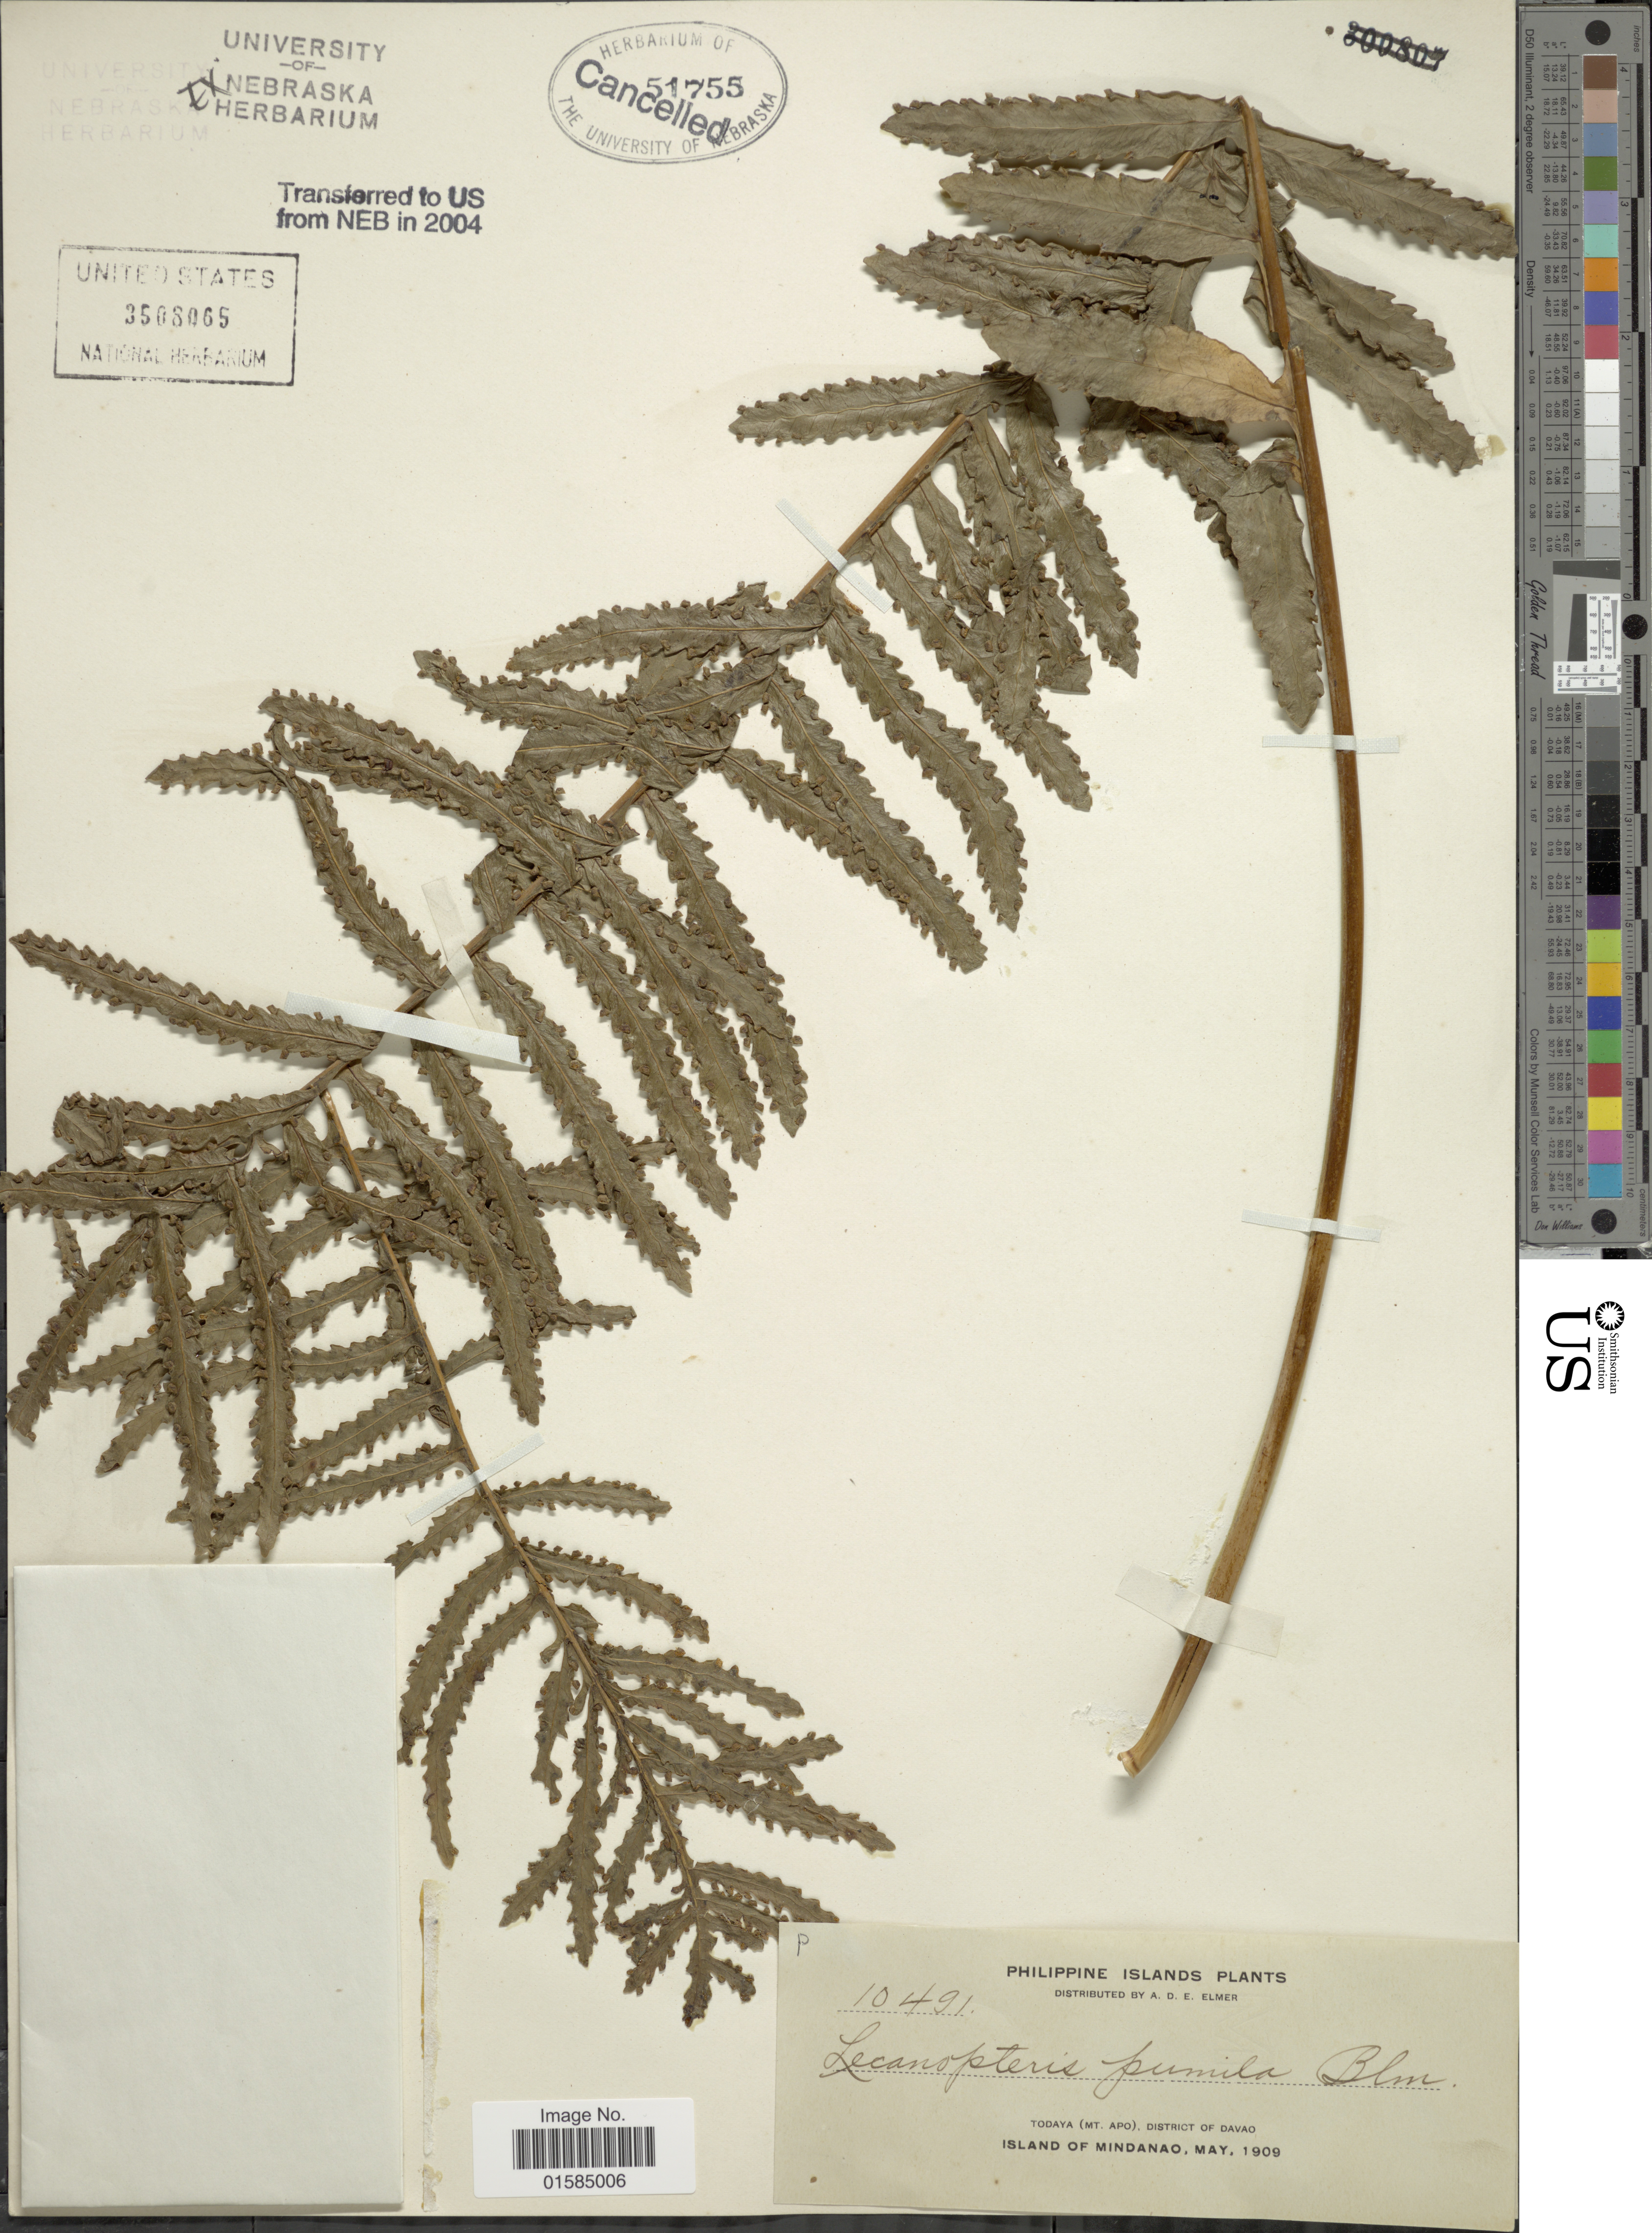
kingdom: Plantae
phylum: Tracheophyta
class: Polypodiopsida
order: Polypodiales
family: Polypodiaceae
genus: Lecanopteris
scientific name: Lecanopteris pumila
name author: Blume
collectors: A. D. E. Elmer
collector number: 10491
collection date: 1909-05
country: Philippines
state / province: Davao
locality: Philippine Islands, Todaya ( Mt. Apo), District of Davao, Island of Mindanao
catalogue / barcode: US 3508065